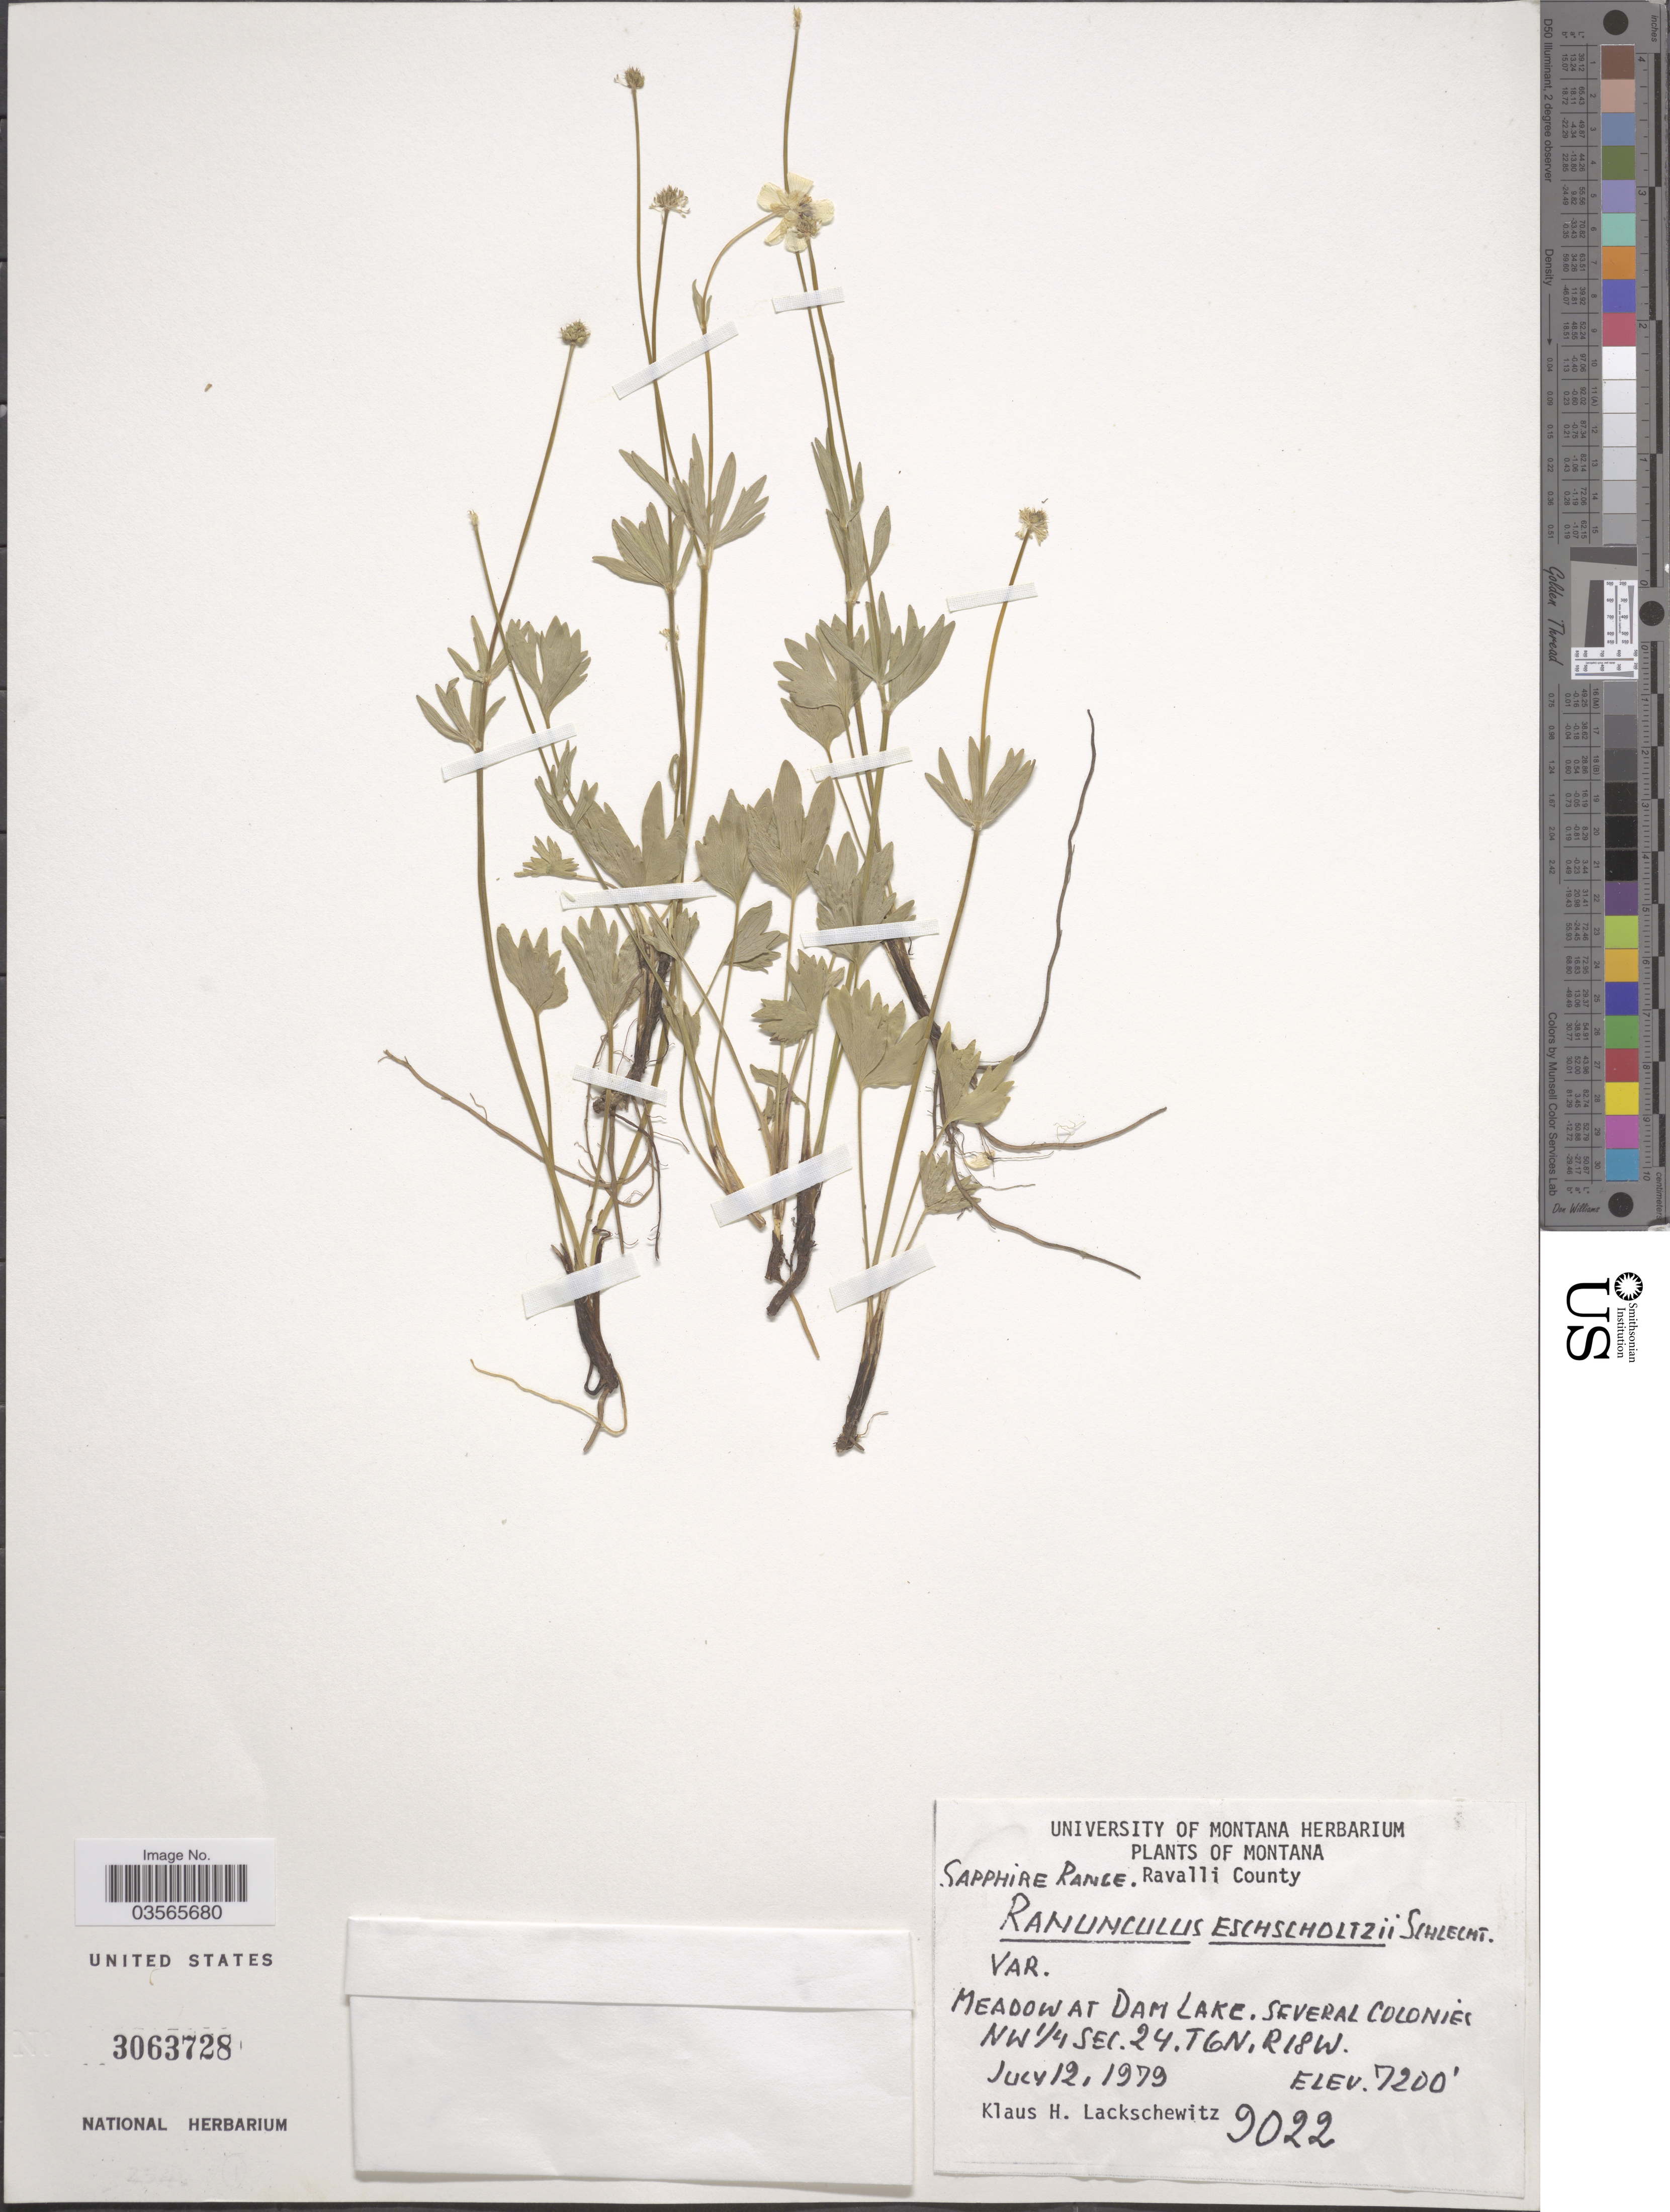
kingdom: Plantae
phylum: Tracheophyta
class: Magnoliopsida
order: Ranunculales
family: Ranunculaceae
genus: Ranunculus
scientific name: Ranunculus eschscholtzii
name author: Schltdl.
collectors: K. Lackschewitz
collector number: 9022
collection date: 1979-07-12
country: United States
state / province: Montana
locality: Sapphire Range. Ravalli County. Meadow at Dam Lake. Several Colonies NW ¼ Sec. 24. T6N. R18W.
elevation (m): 2195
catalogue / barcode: US 3063728